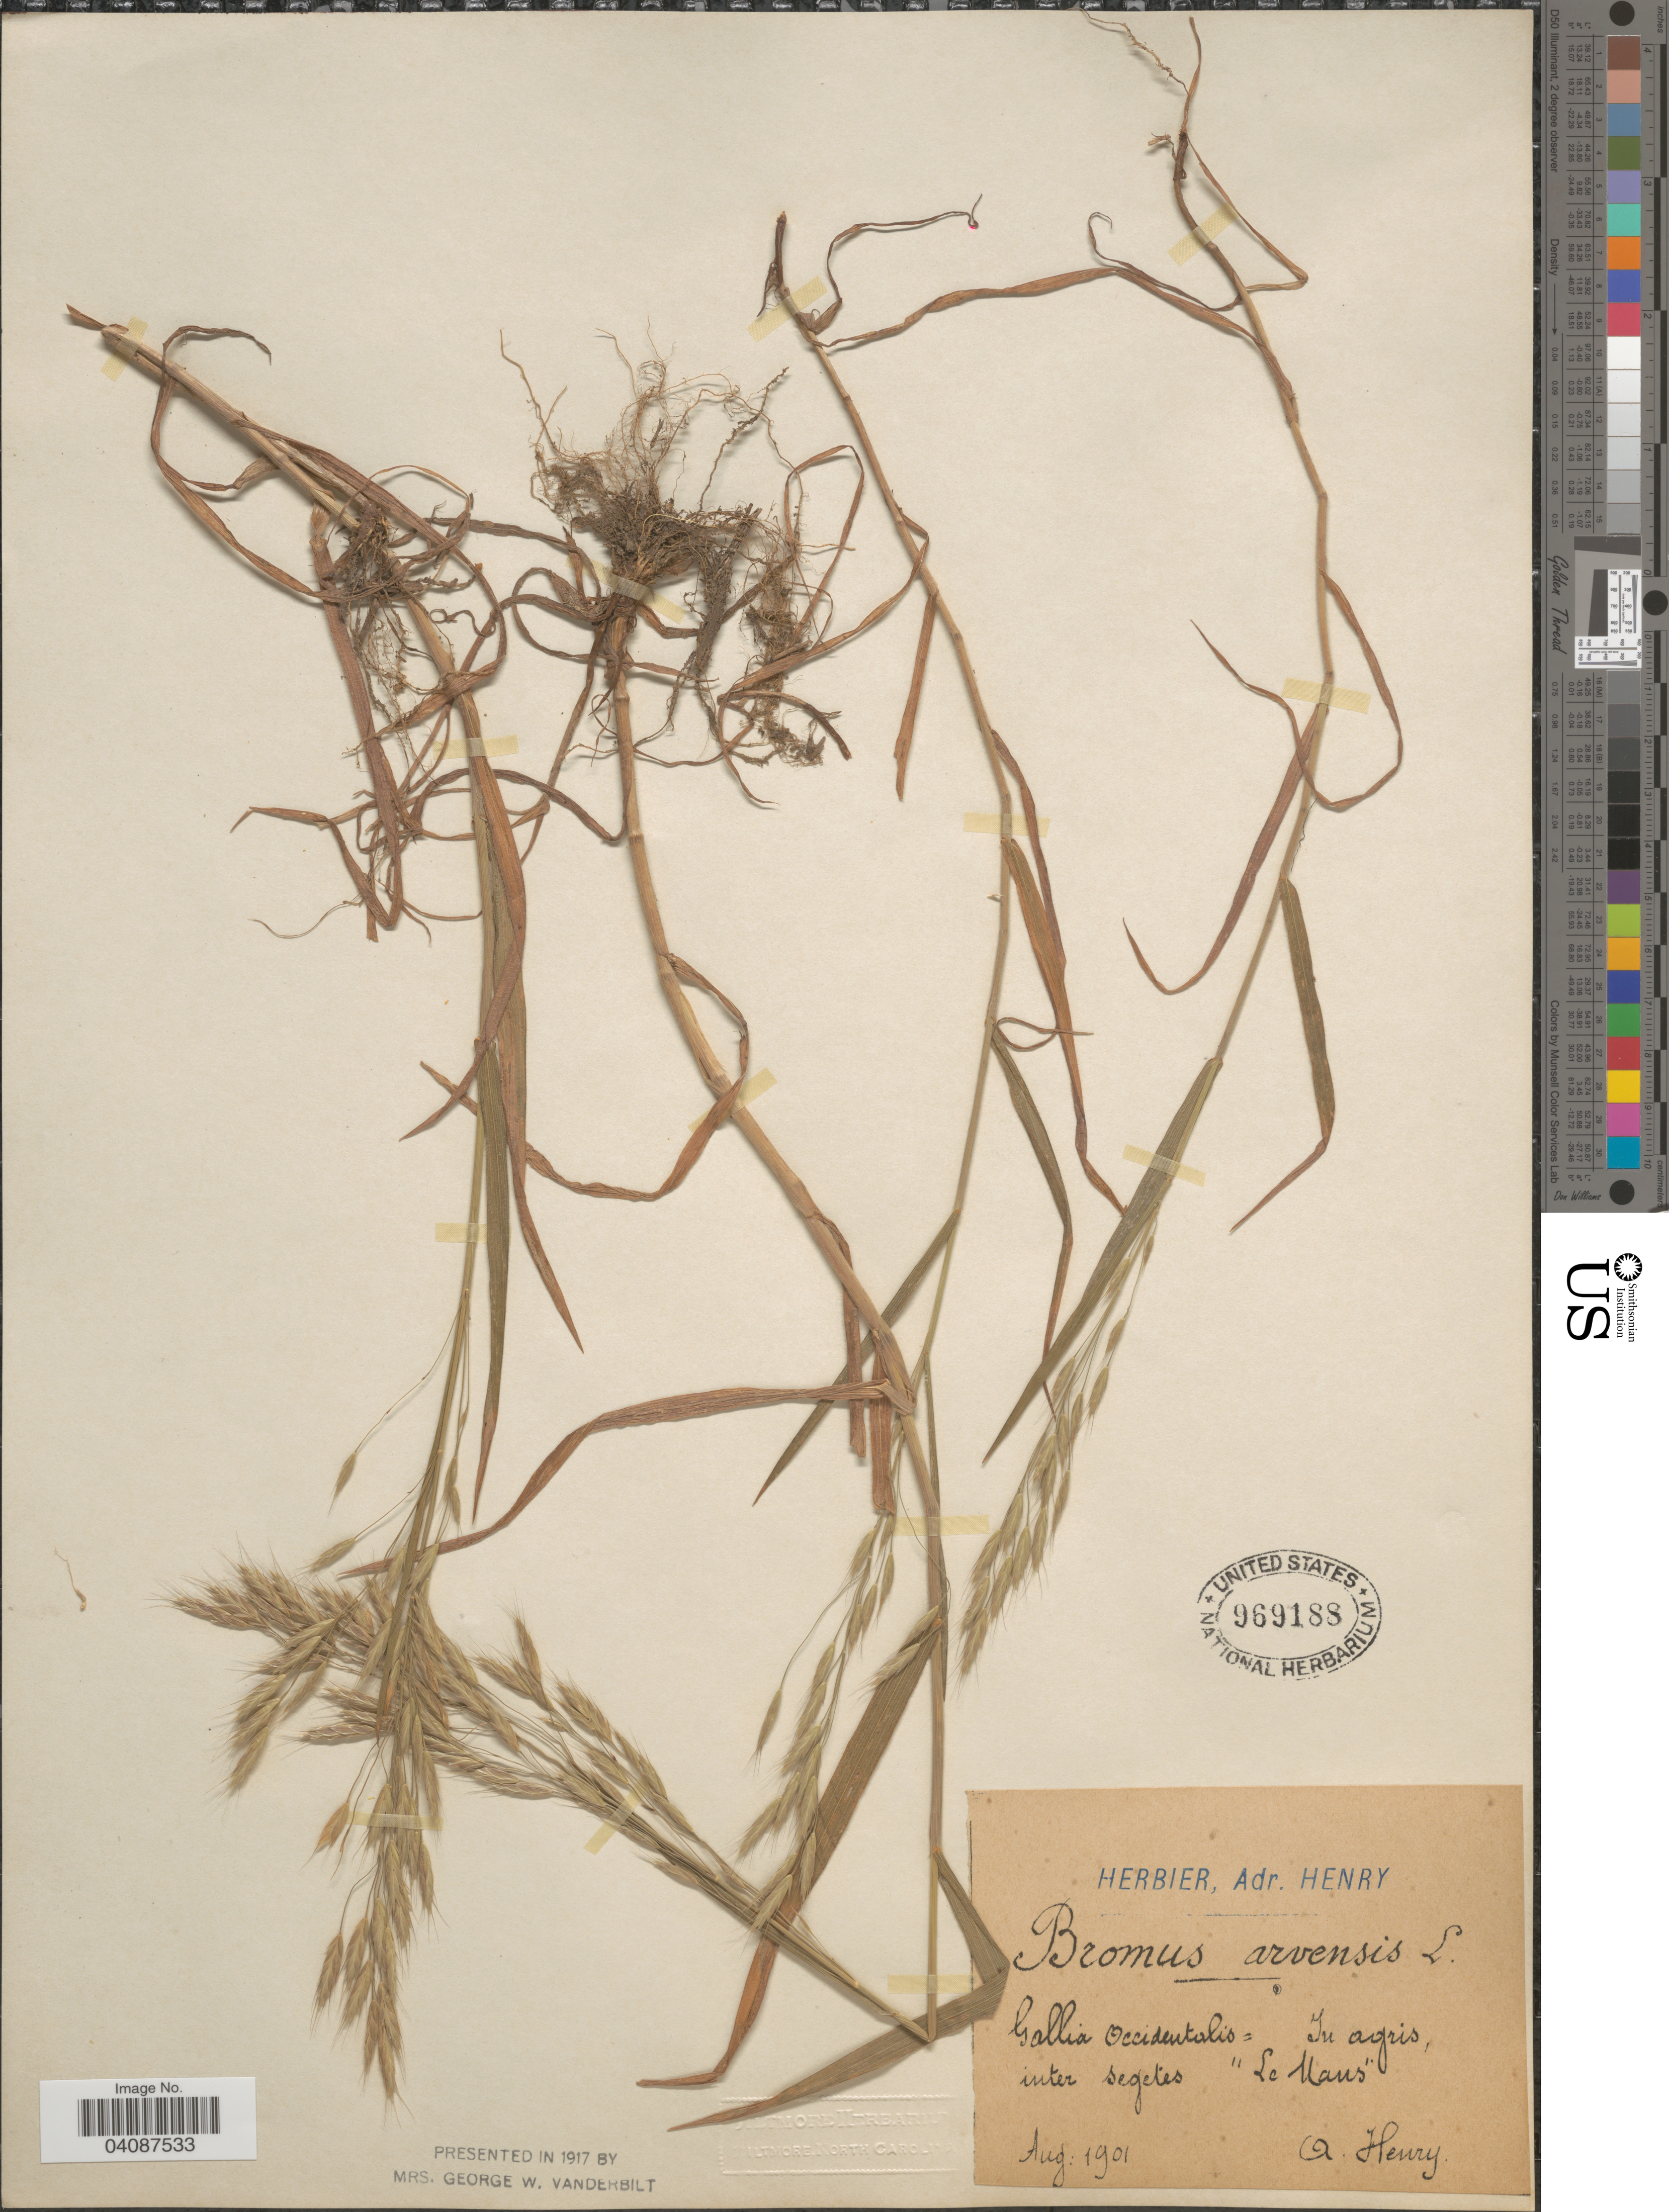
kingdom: Plantae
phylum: Tracheophyta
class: Liliopsida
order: Poales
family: Poaceae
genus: Bromus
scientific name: Bromus arvensis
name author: L.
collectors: A. Henry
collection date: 1901-08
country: France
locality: Gallia Occidentalis: In agris inter segetes "Le Mans".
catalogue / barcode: US 969188